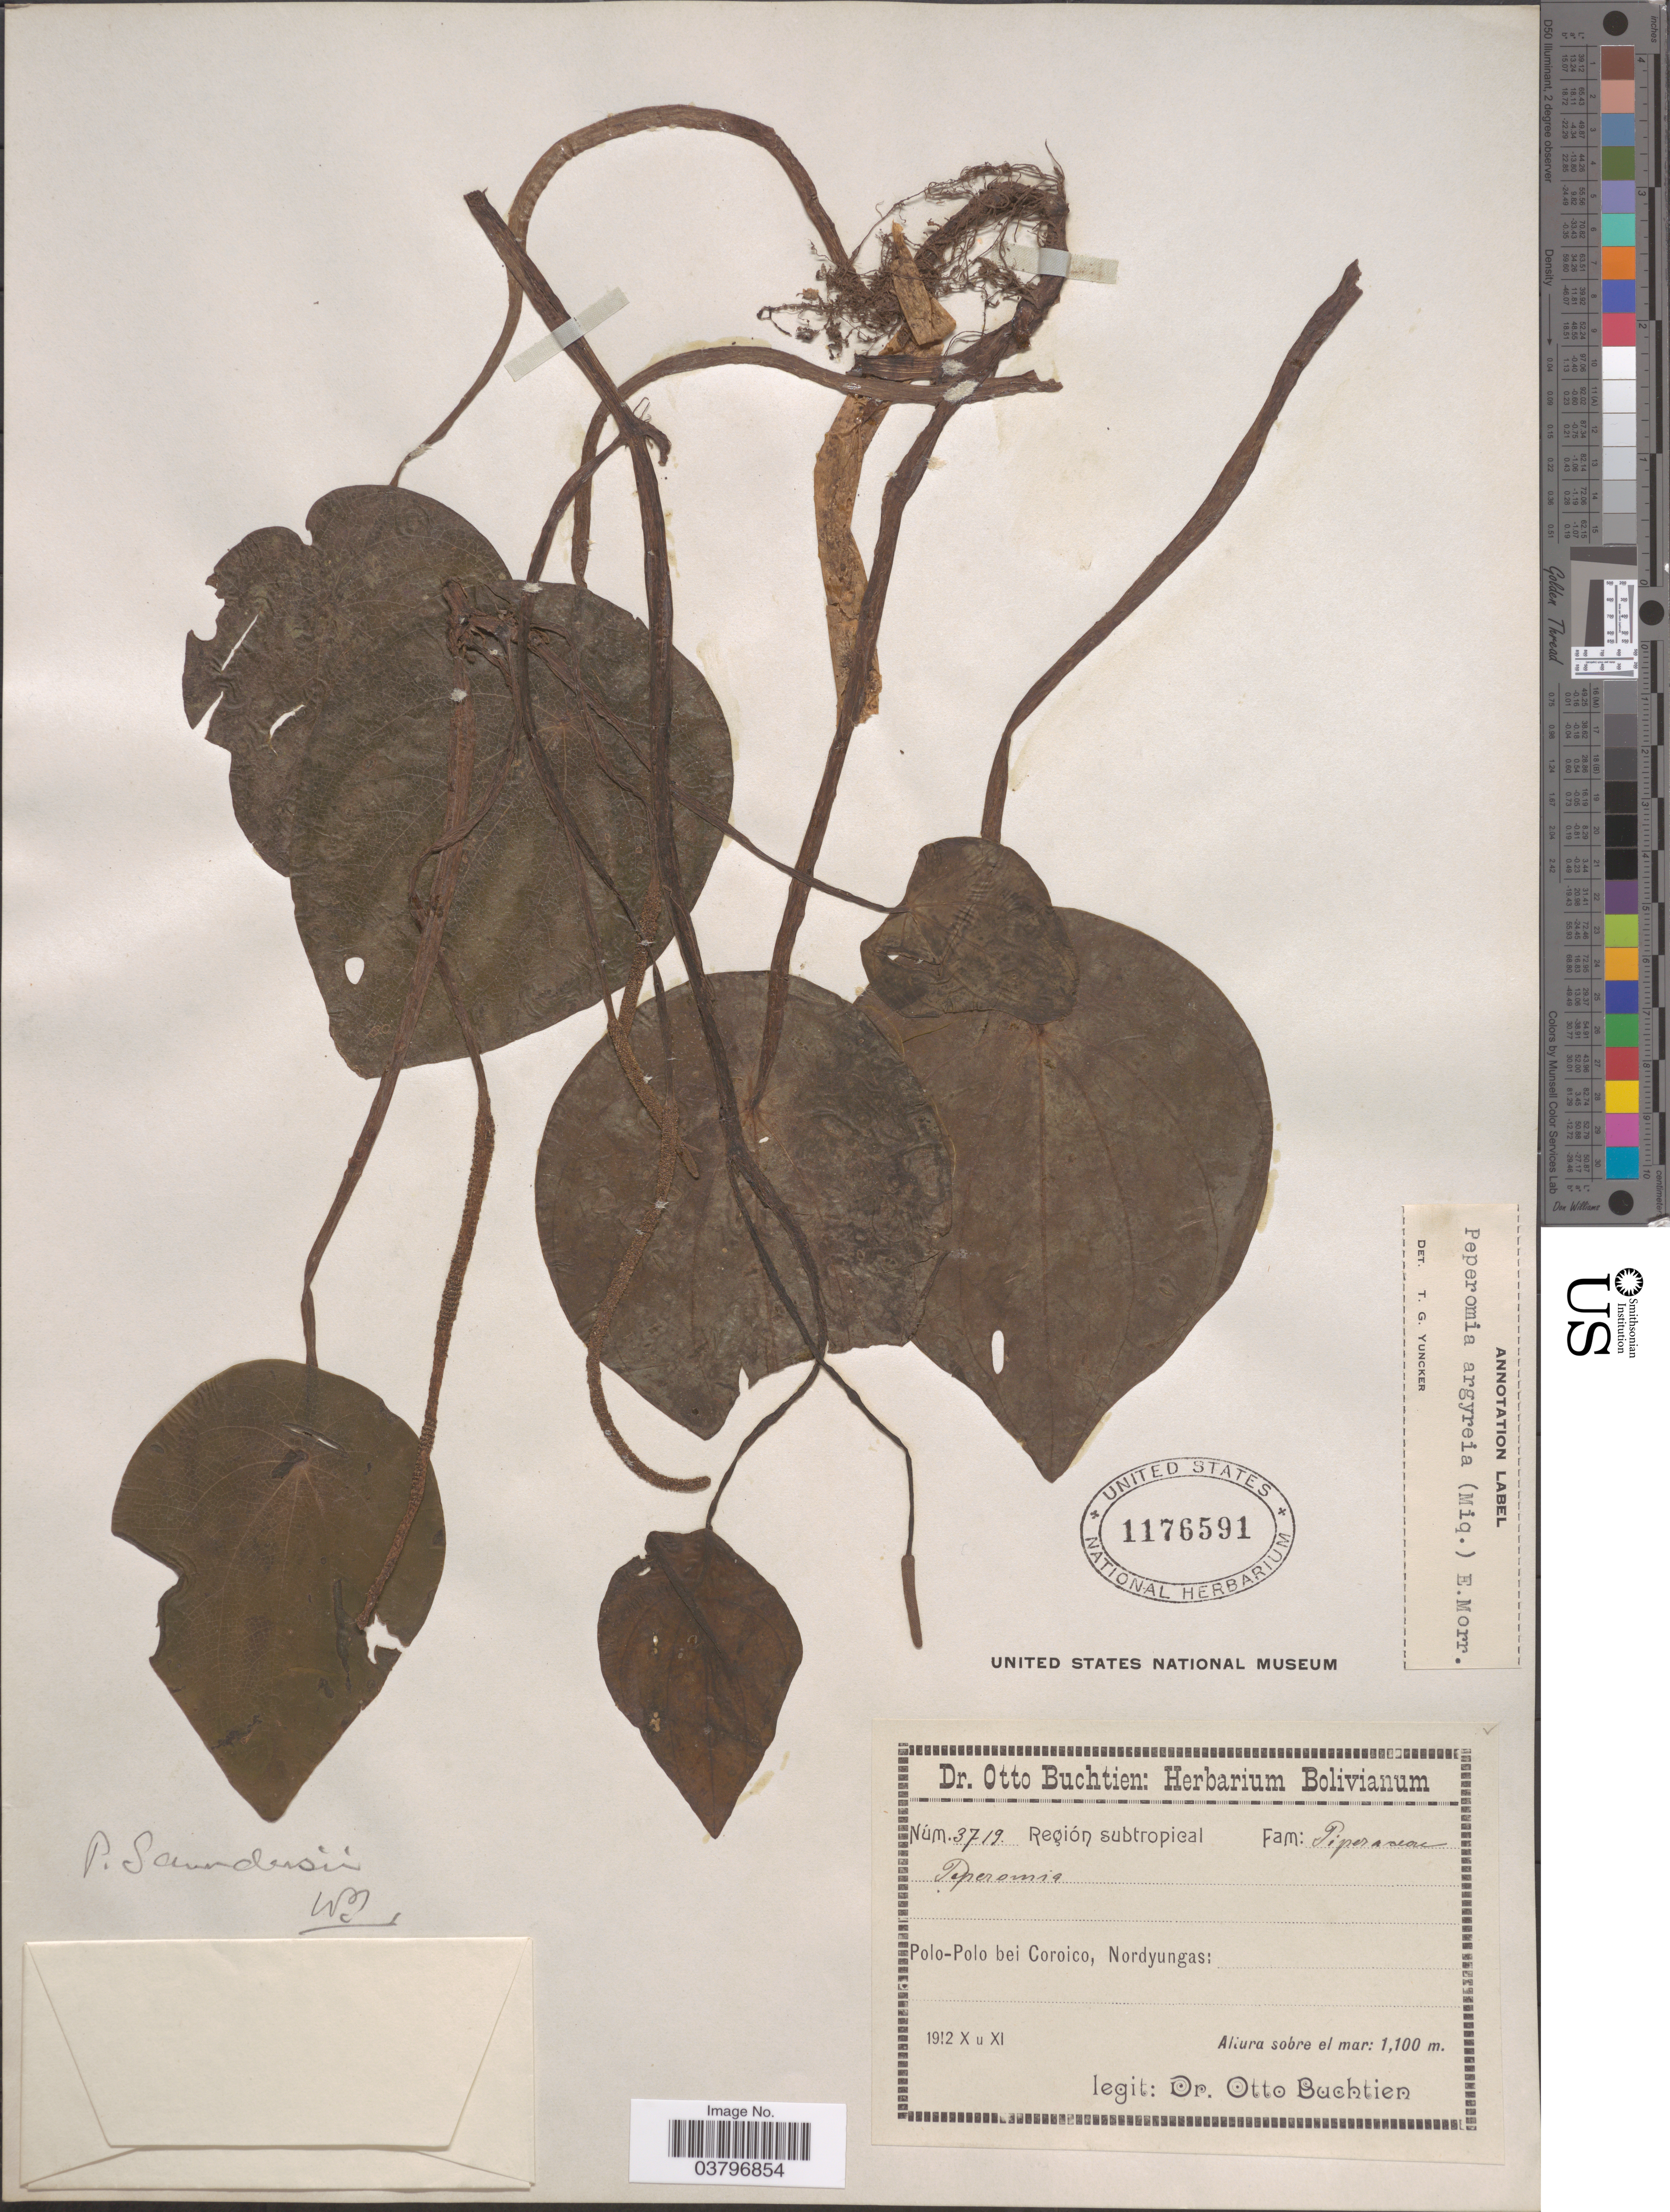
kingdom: Plantae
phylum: Tracheophyta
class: Magnoliopsida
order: Piperales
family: Piperaceae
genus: Peperomia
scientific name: Peperomia argyreia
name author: (Hook. f.) É. Morren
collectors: O. Buchtien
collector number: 3719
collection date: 1912-10/1912-11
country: Bolivia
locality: Región subtropical. Polo-Polo bei Coroico, Nordyungas.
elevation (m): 1100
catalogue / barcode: US 1176591